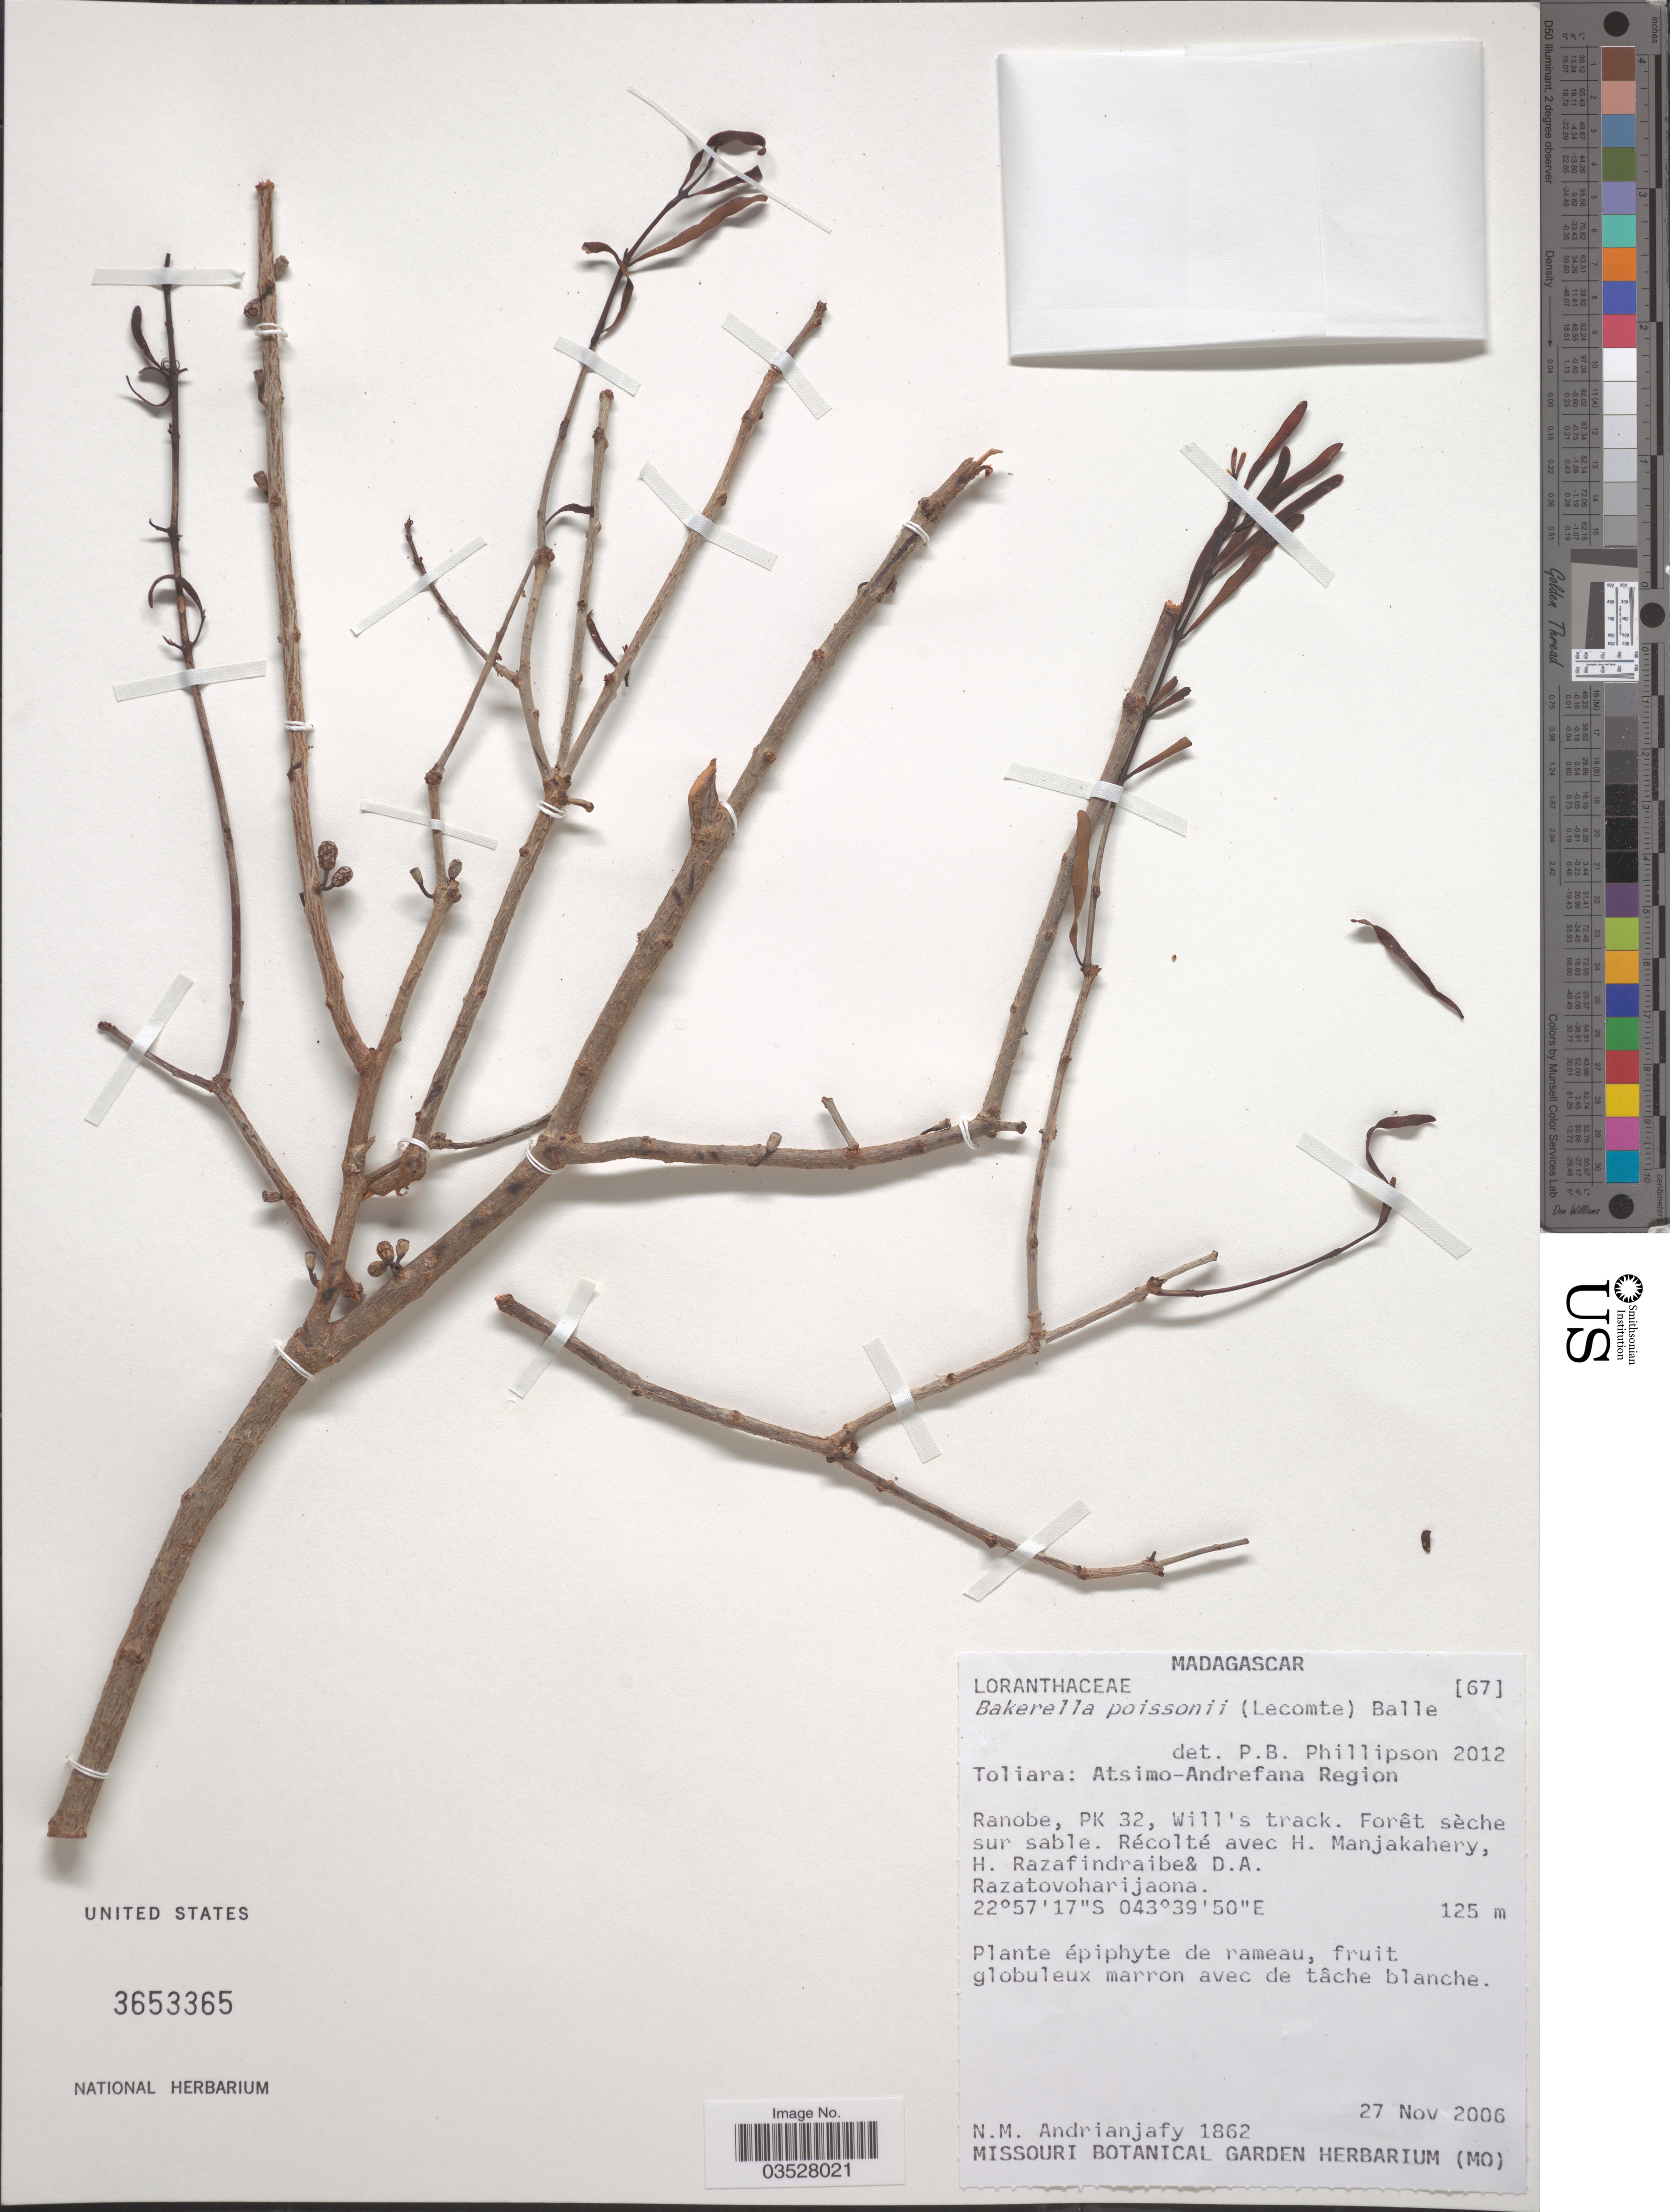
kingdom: Plantae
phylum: Tracheophyta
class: Magnoliopsida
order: Santalales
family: Loranthaceae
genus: Bakerella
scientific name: Bakerella poissonii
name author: Balle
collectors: N. M. Andrianjafy, H. N. Manjakahery, H. Razafindraibe & D. Razatovoharijaona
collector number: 1862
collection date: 2006-11-27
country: Madagascar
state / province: Atsimo-Andrefana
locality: Atsimo-Andrefana Region. Ranobe, PK 32, Will's track.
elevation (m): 125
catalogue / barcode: US 3653365